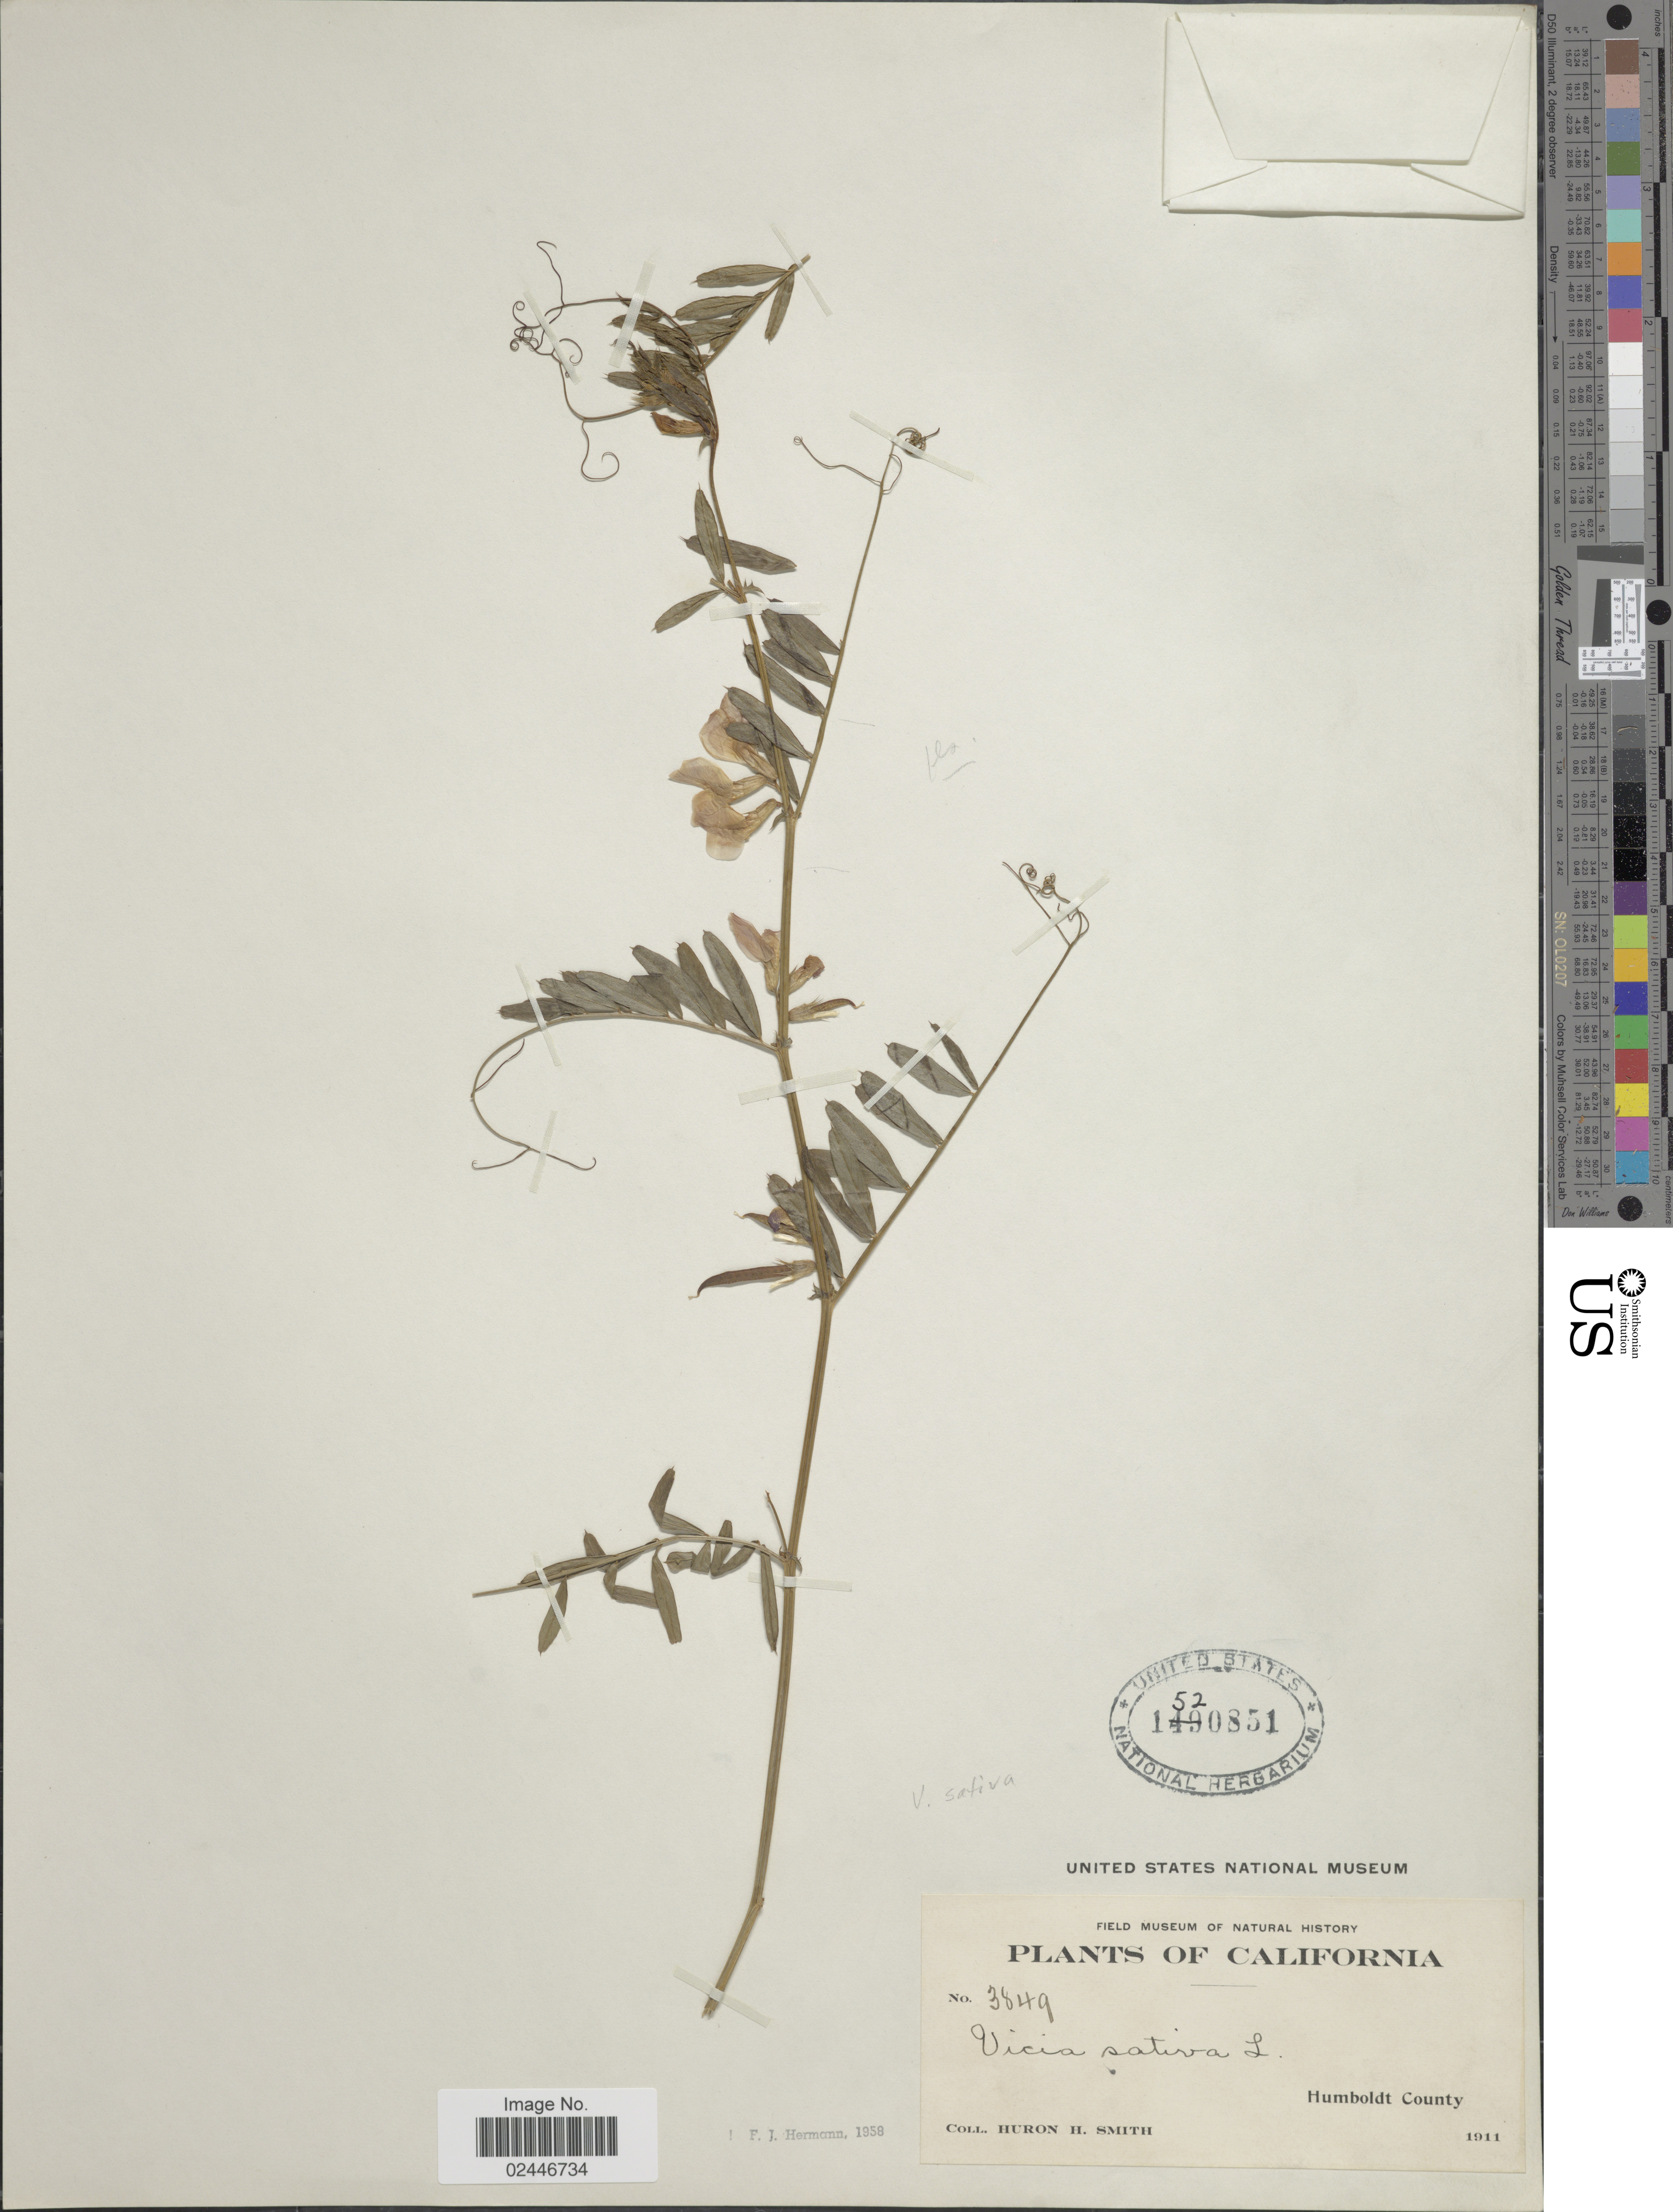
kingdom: Plantae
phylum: Tracheophyta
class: Magnoliopsida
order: Fabales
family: Fabaceae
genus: Vicia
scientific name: Vicia sativa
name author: L.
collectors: Huron H. Smith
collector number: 3849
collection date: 1911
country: United States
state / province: California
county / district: Humboldt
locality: Humboldt County.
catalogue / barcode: US 1520851